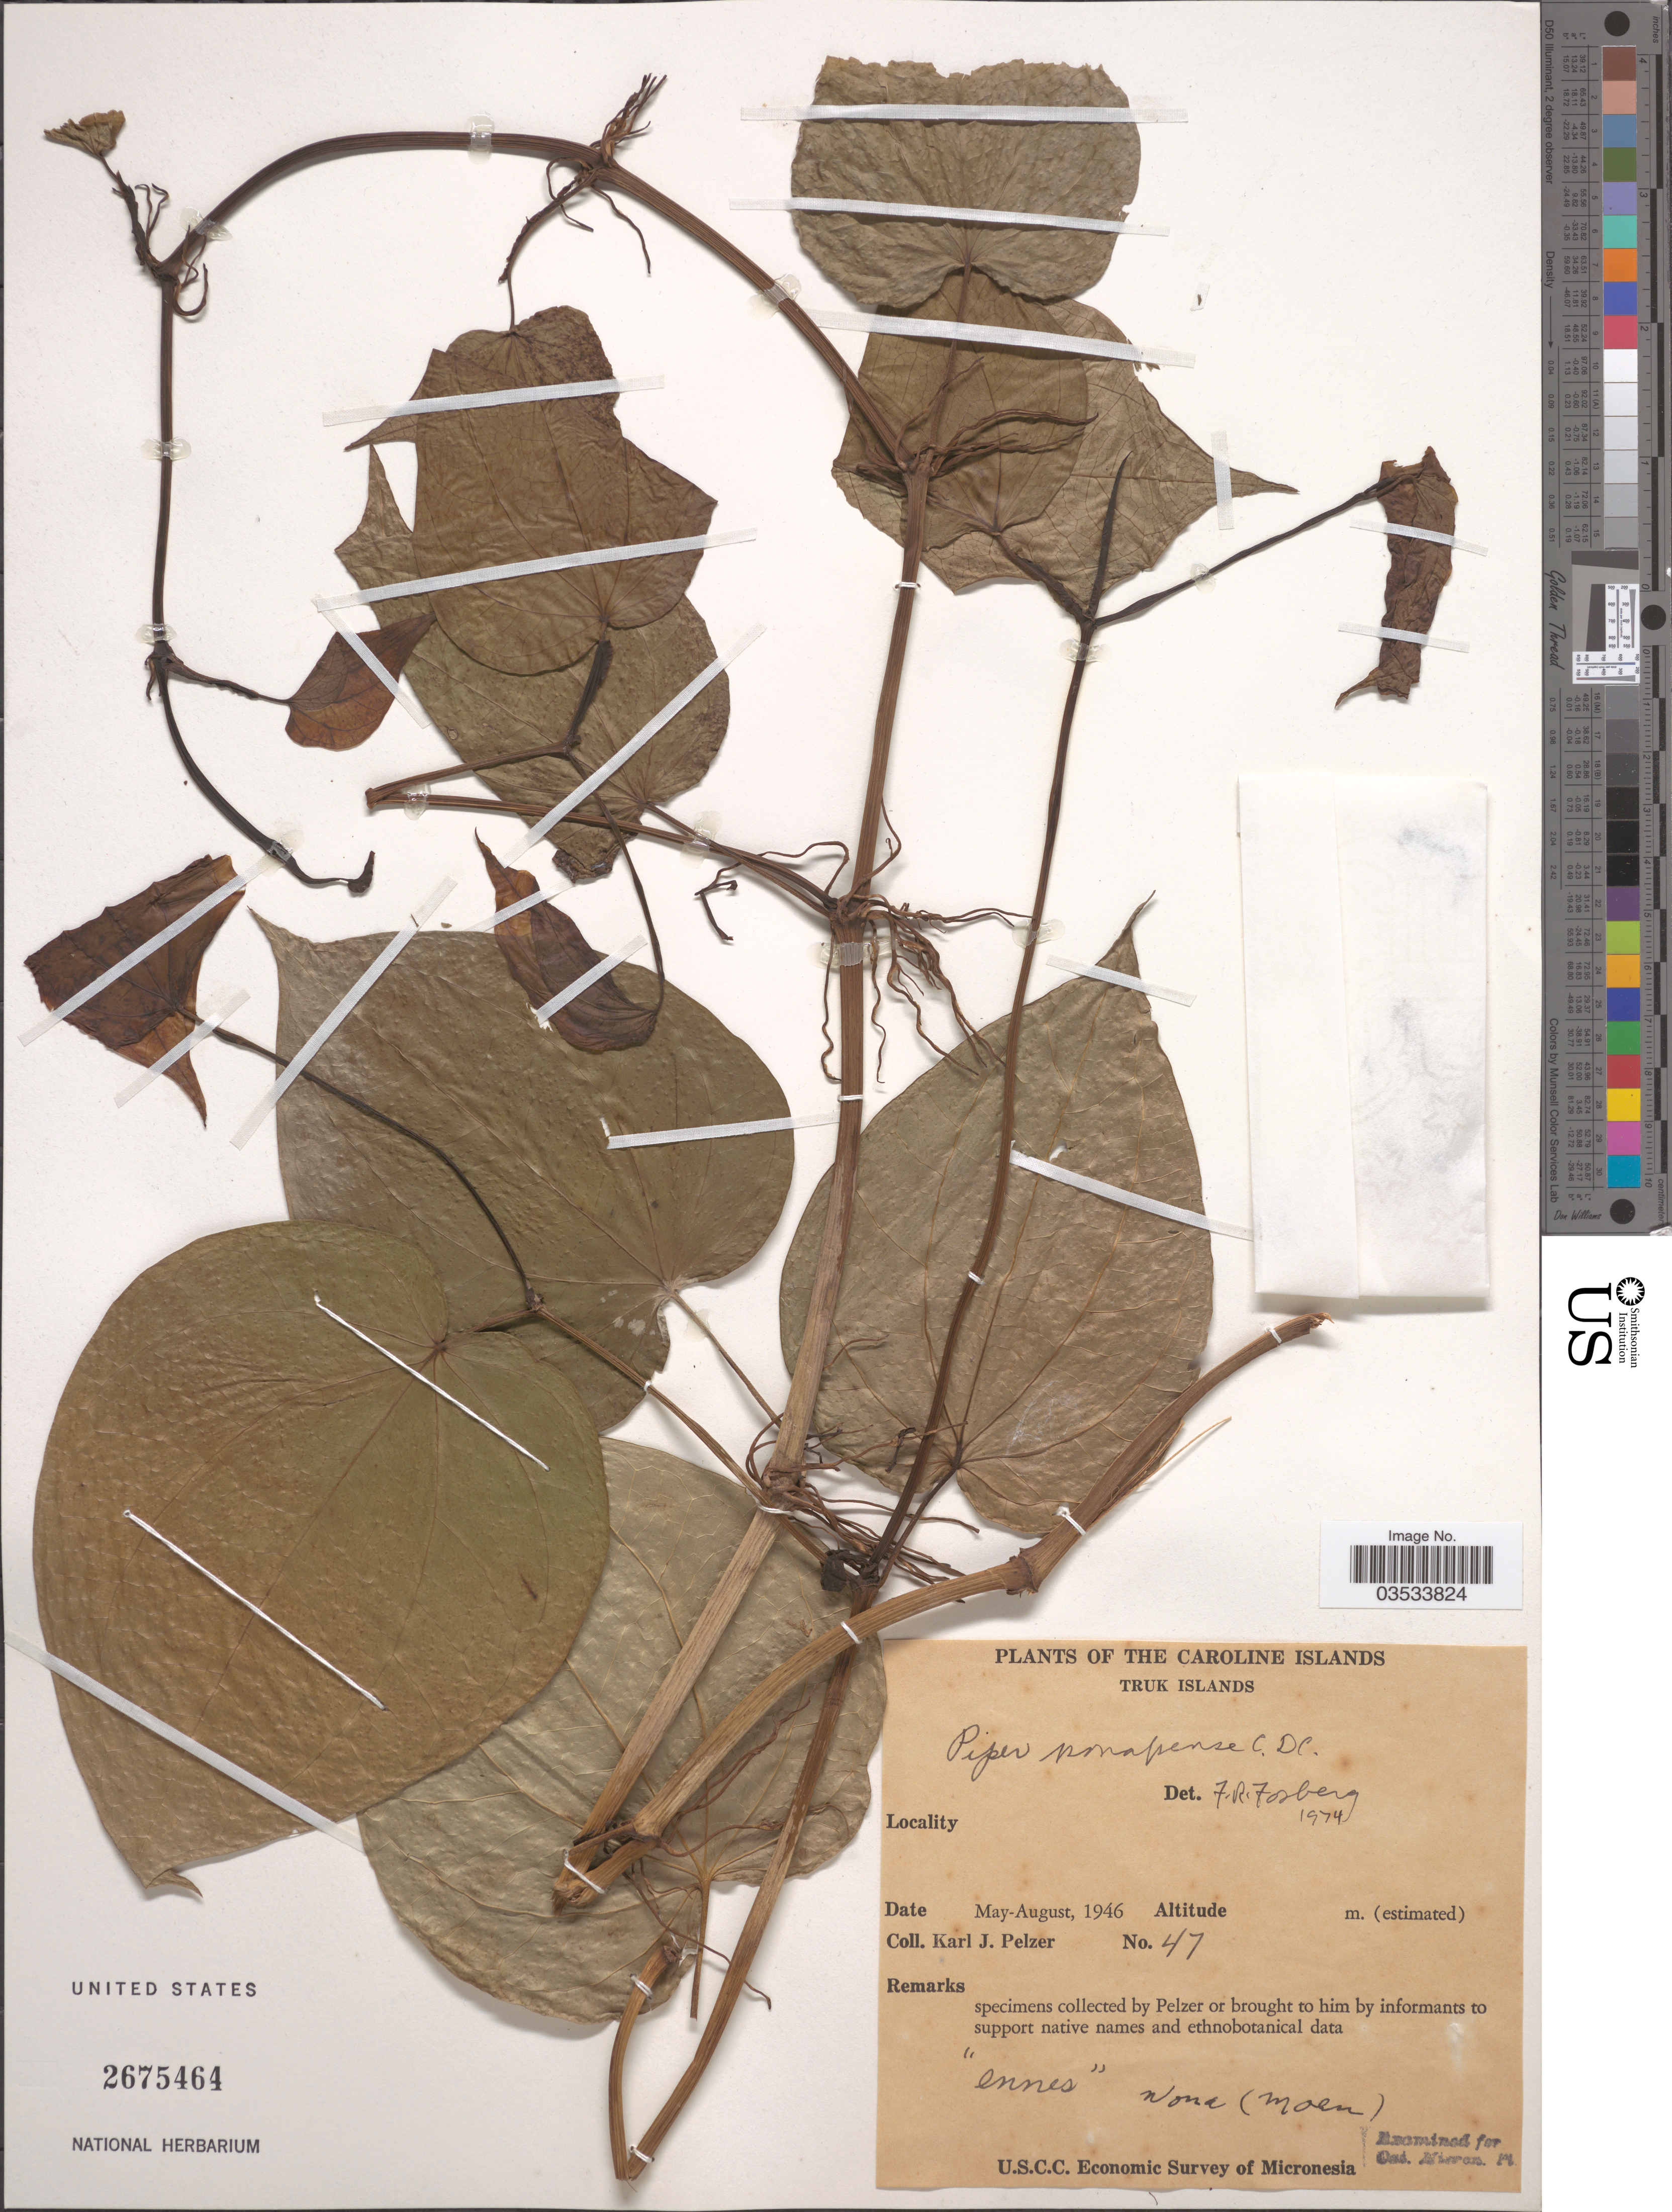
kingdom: Plantae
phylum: Tracheophyta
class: Magnoliopsida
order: Piperales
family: Piperaceae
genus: Piper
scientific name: Piper ponapense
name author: C. DC.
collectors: K. J. Pelzer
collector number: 47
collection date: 1946-05/1946-08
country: Micronesia, Federated States of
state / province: Truk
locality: Caroline Islands. Truk Islands.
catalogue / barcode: US 2675464